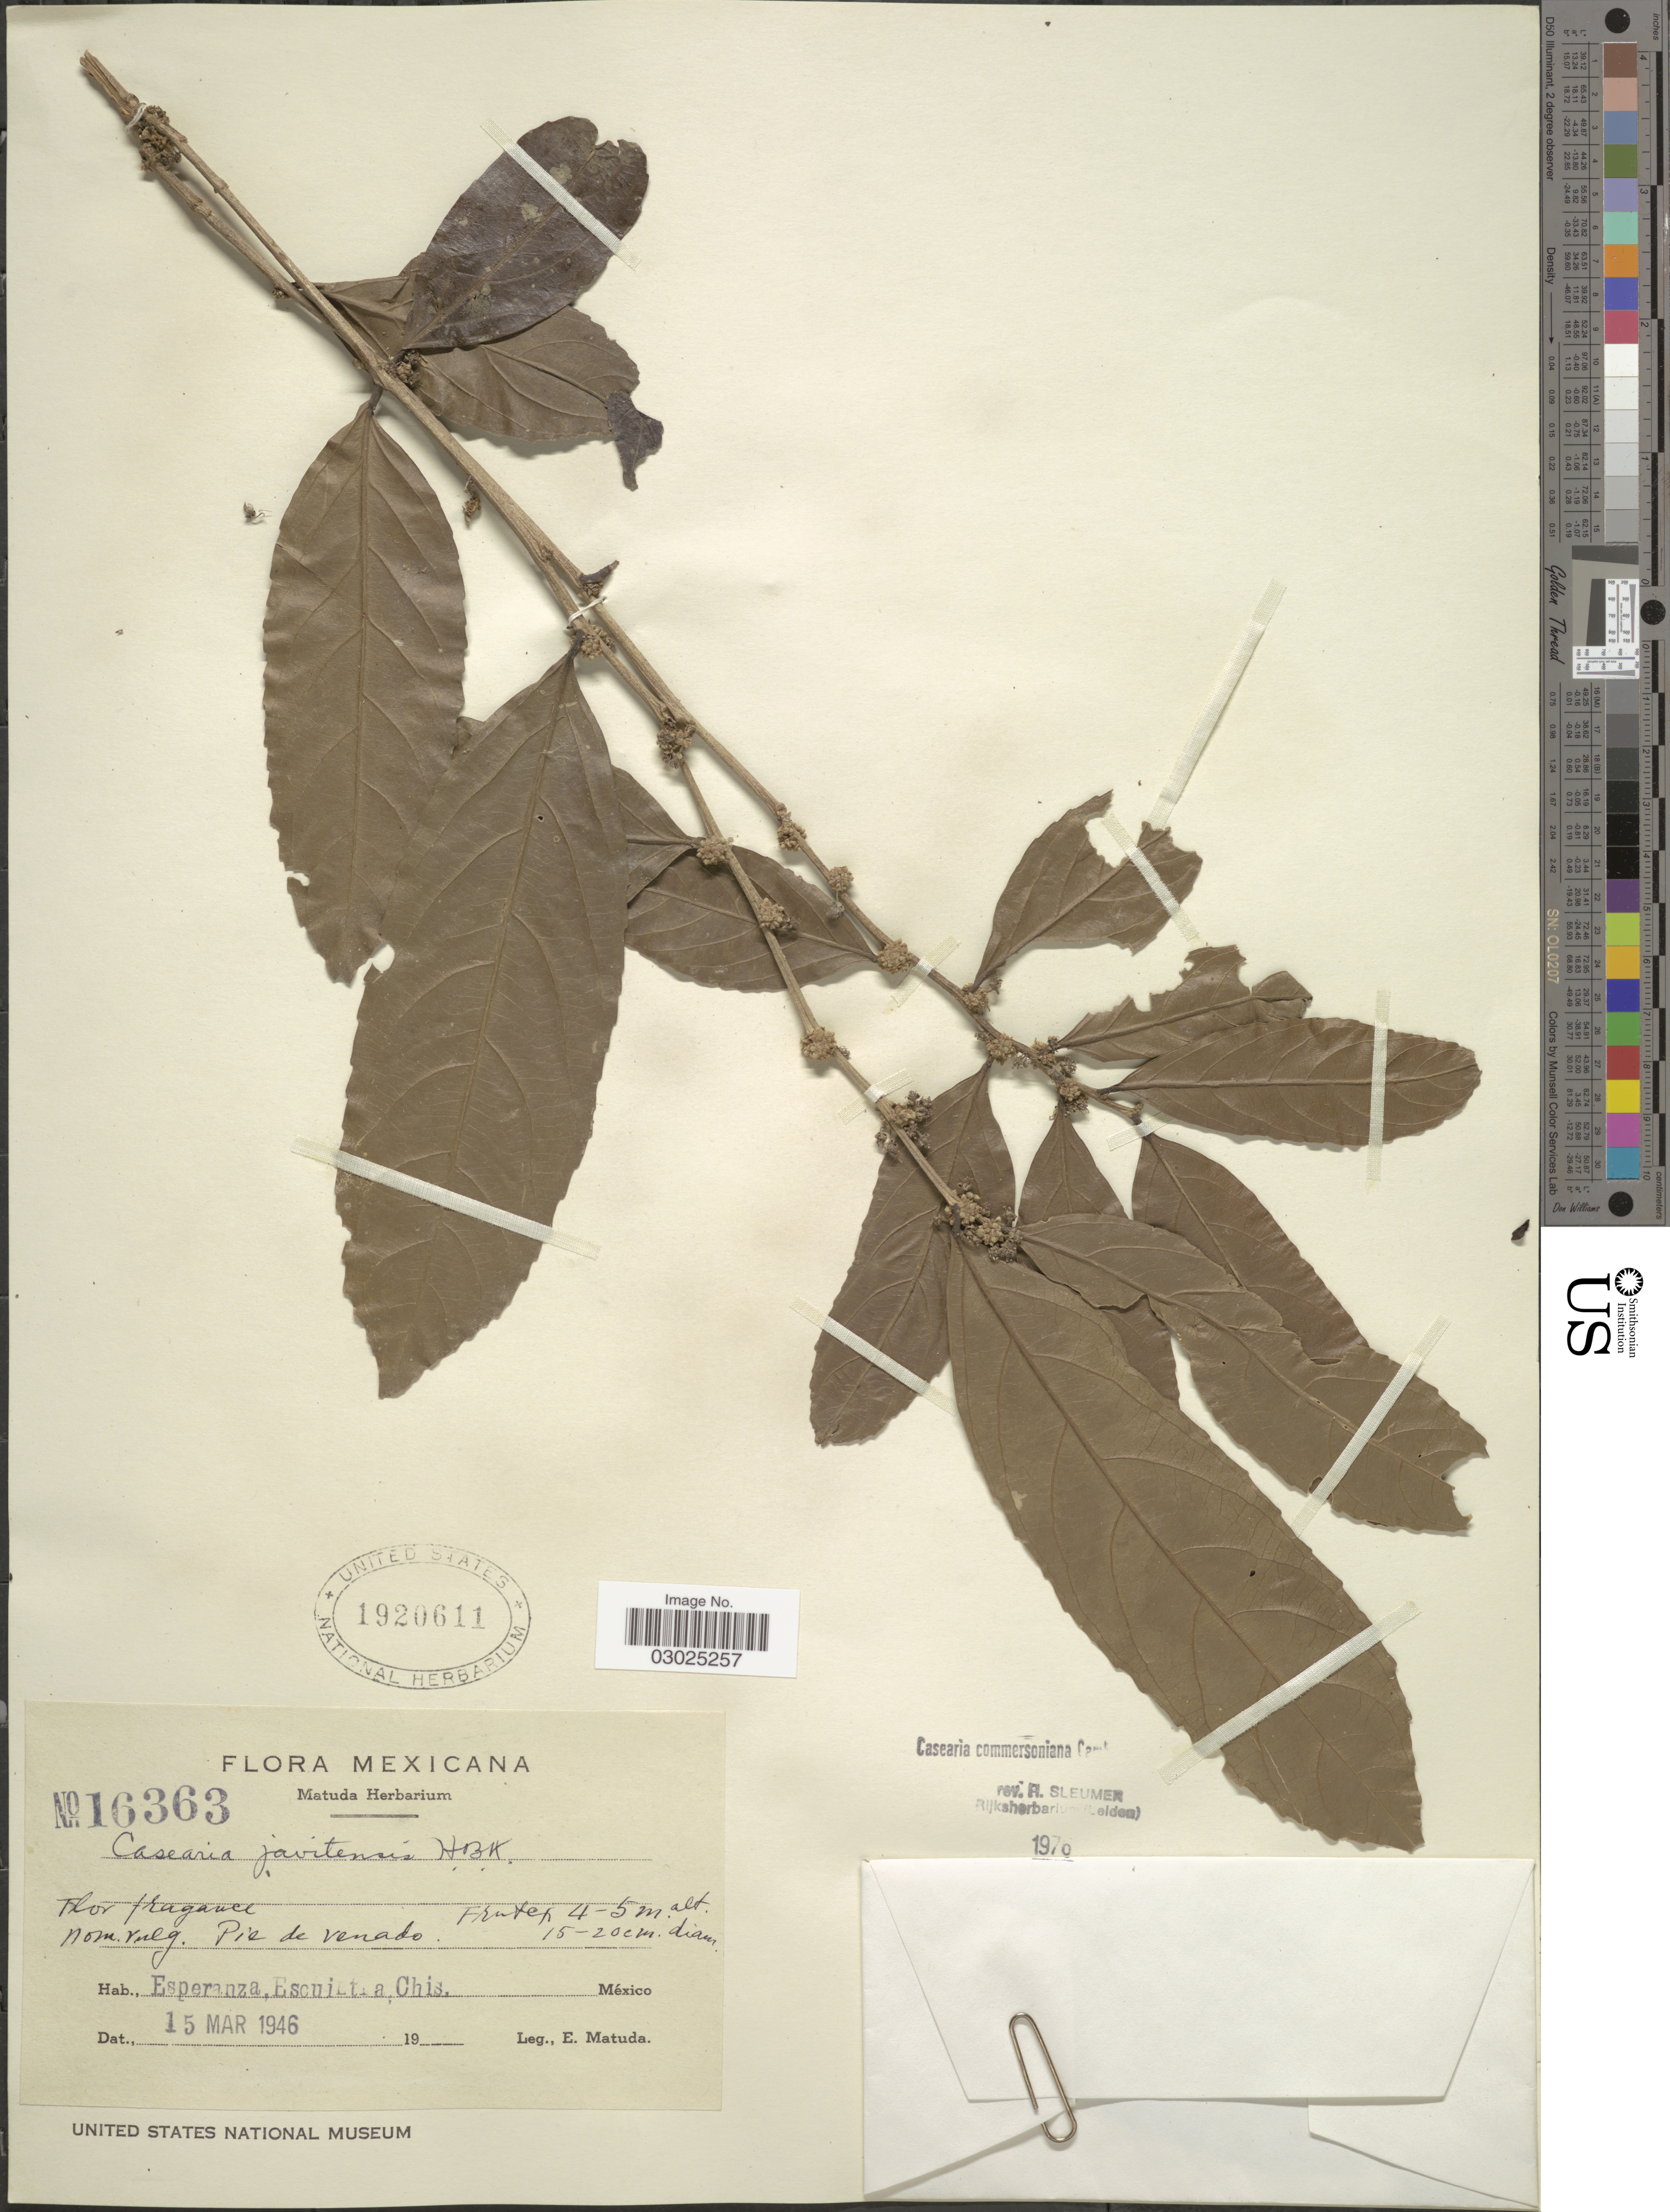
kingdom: Plantae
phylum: Tracheophyta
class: Magnoliopsida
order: Malpighiales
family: Salicaceae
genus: Piparea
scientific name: Piparea dentata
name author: Aubl.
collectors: E. Matuda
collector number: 16363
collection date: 1946-03-15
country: Mexico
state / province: Chiapas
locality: Esperanza, Escuintla Chis.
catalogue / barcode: US 1920611